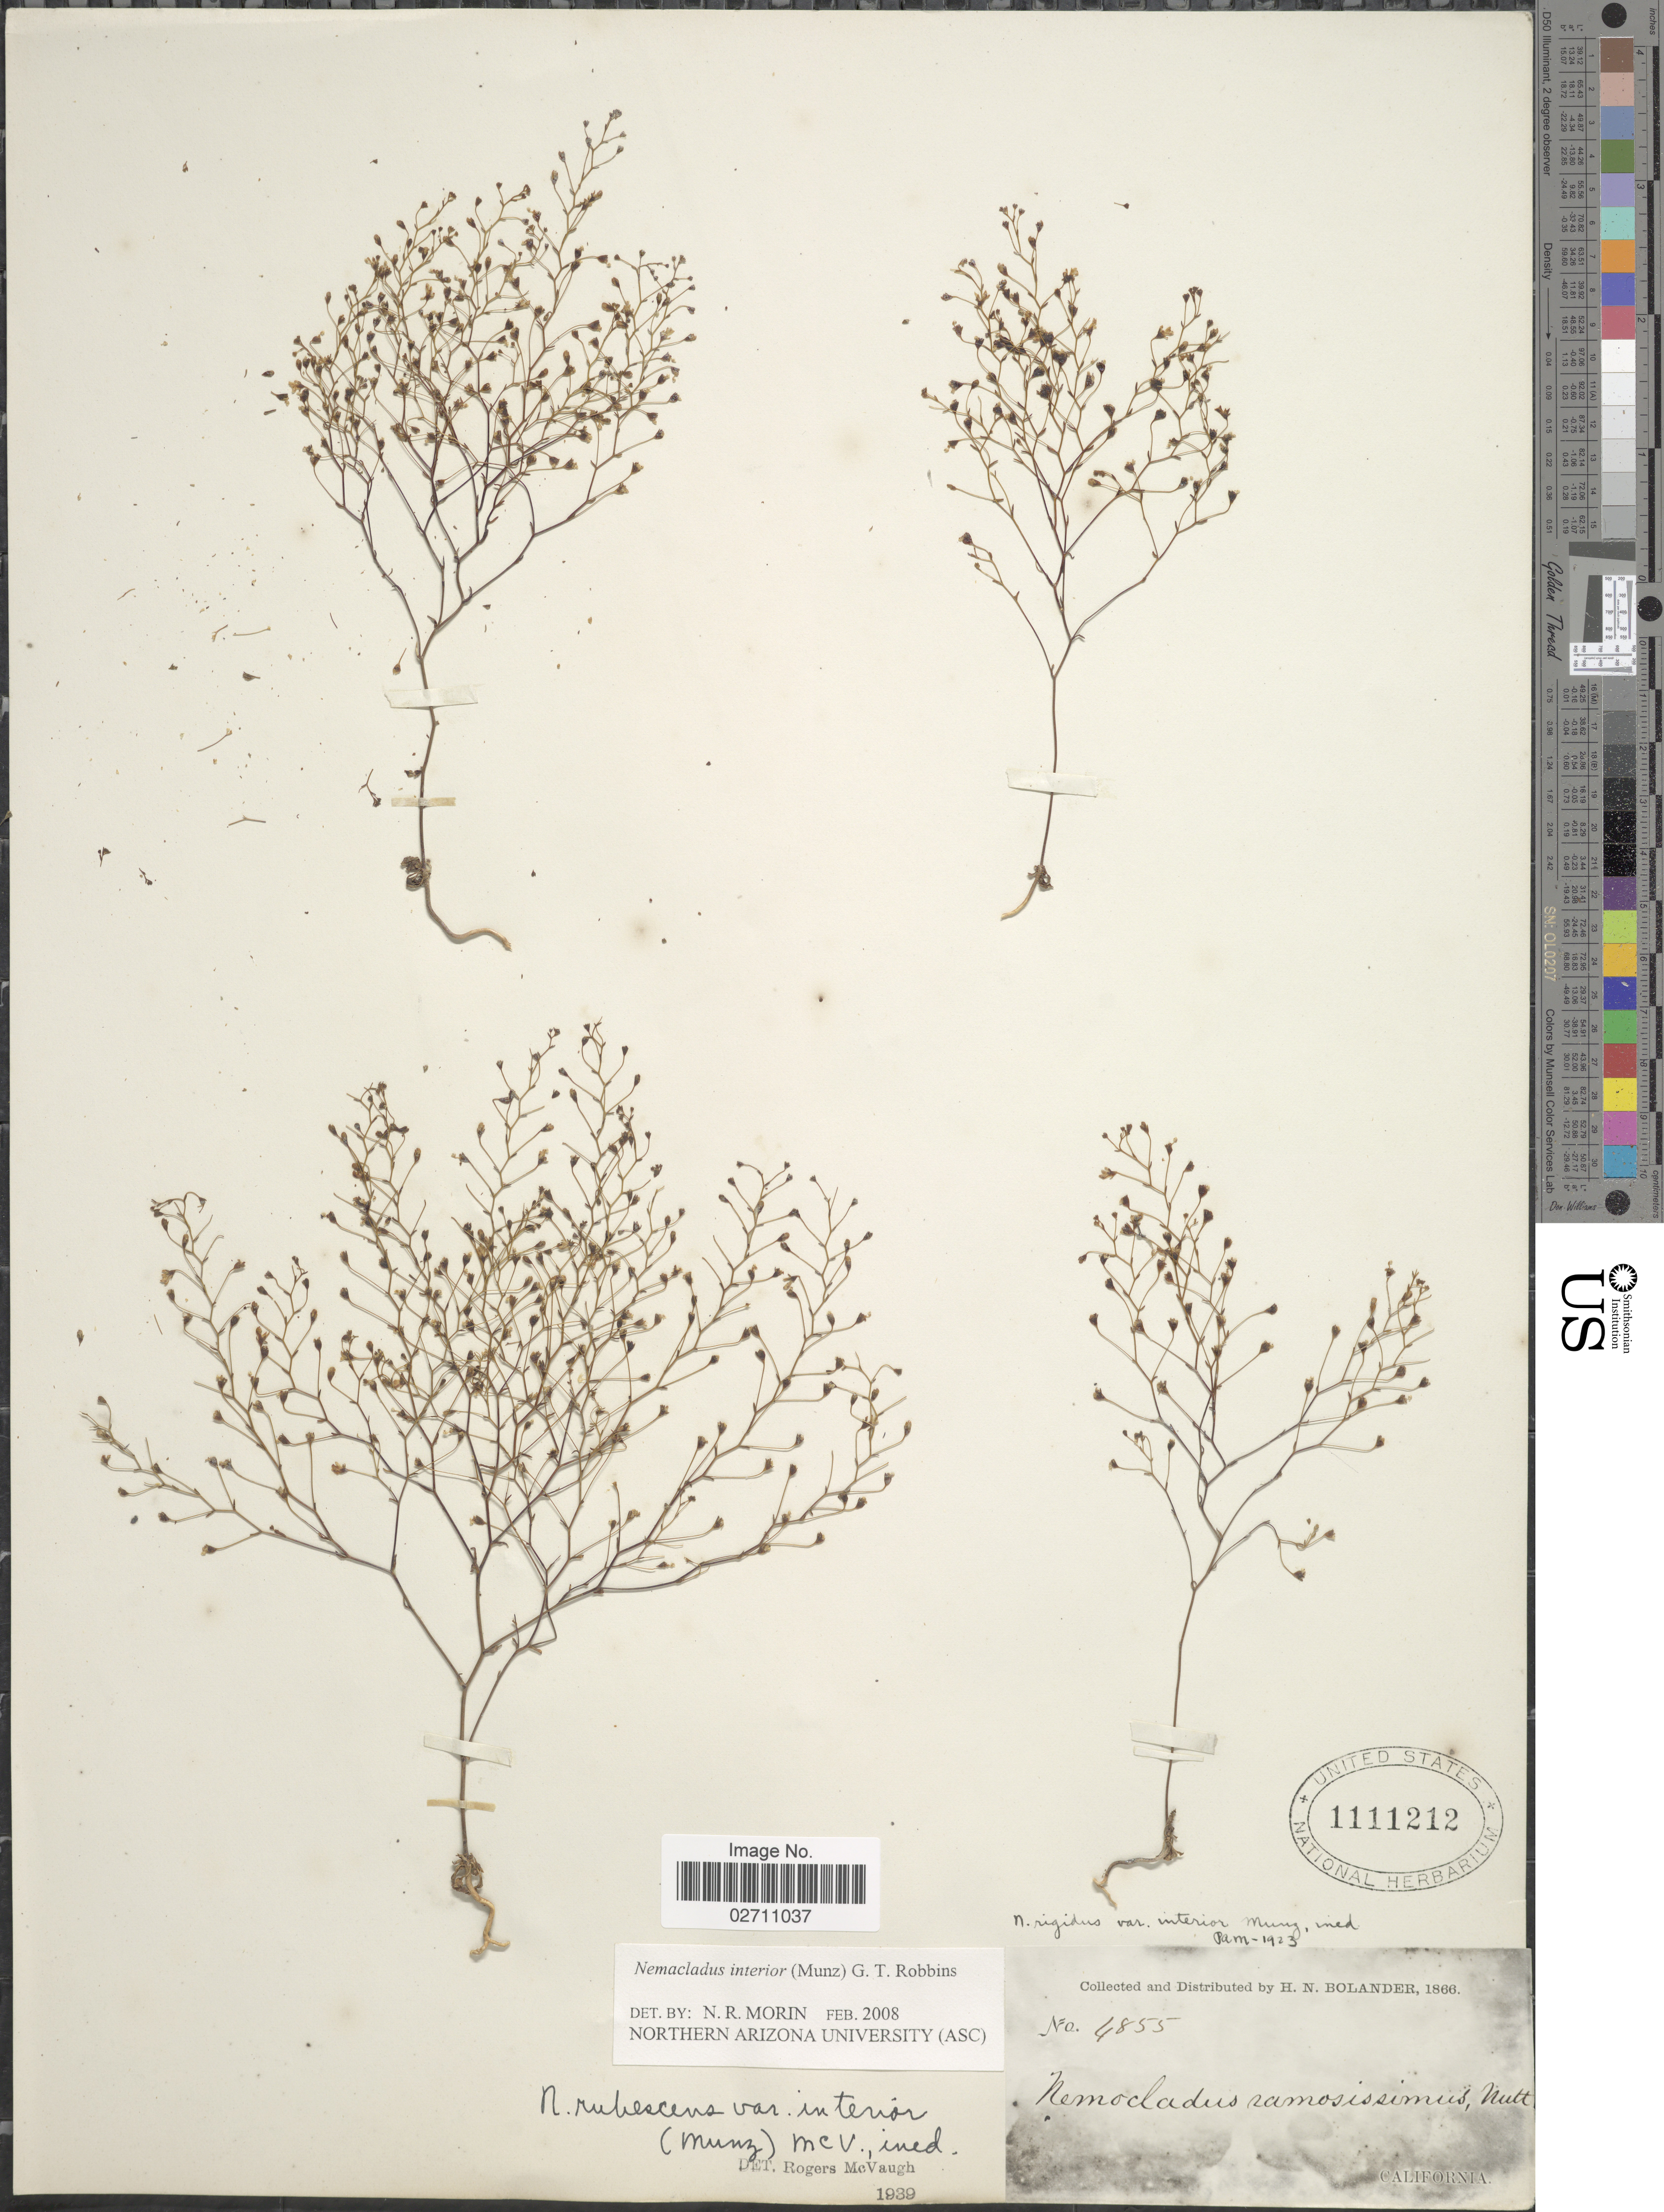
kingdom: Plantae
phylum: Tracheophyta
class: Magnoliopsida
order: Asterales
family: Campanulaceae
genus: Nemacladus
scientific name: Nemacladus interior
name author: (Munz) G.T. Robbins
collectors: H. Bolander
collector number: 4855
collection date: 1866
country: United States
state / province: California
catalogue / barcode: US 1111212